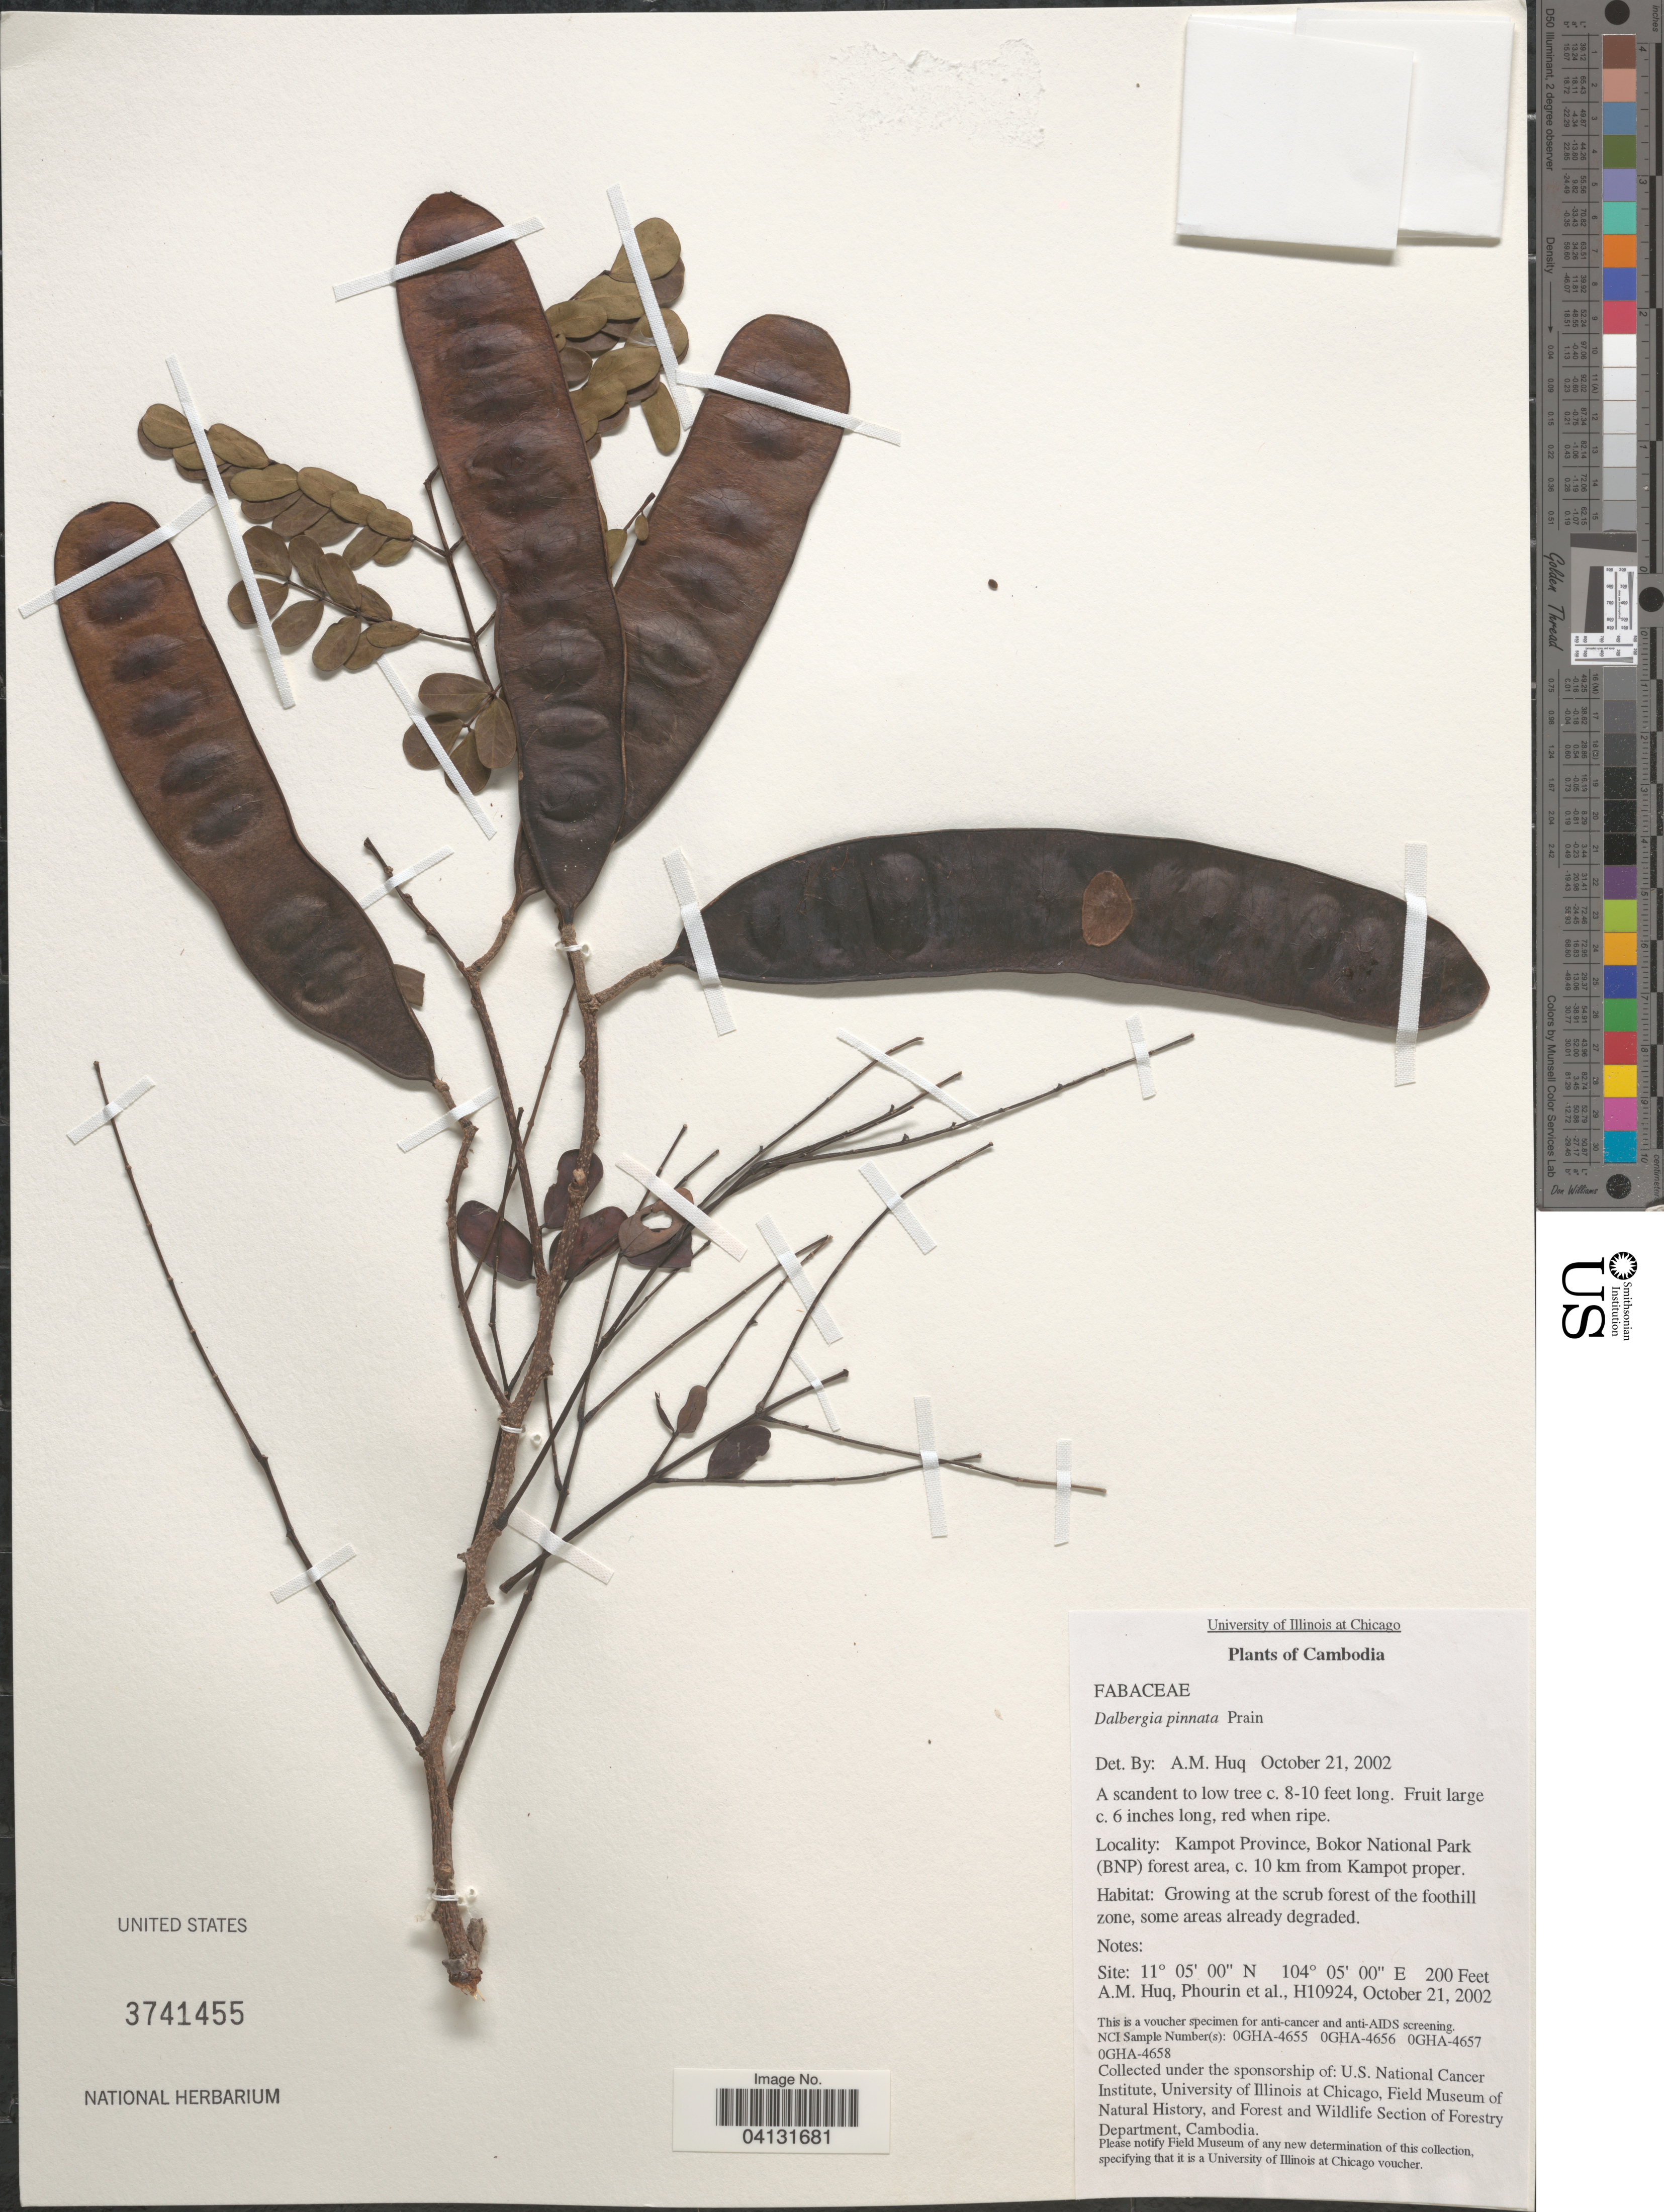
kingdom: Plantae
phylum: Tracheophyta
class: Magnoliopsida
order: Fabales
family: Fabaceae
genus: Dalbergia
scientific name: Dalbergia pinnata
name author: (Lour.) Prain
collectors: A. M. Huq, -- Phourin & et al.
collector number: H10924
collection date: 2002-10-21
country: Cambodia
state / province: Kâmpât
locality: Kampot Province, Bokor National Park (BNP) forest area, c. 10 km from Kampot proper.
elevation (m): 61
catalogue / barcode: US 3741455